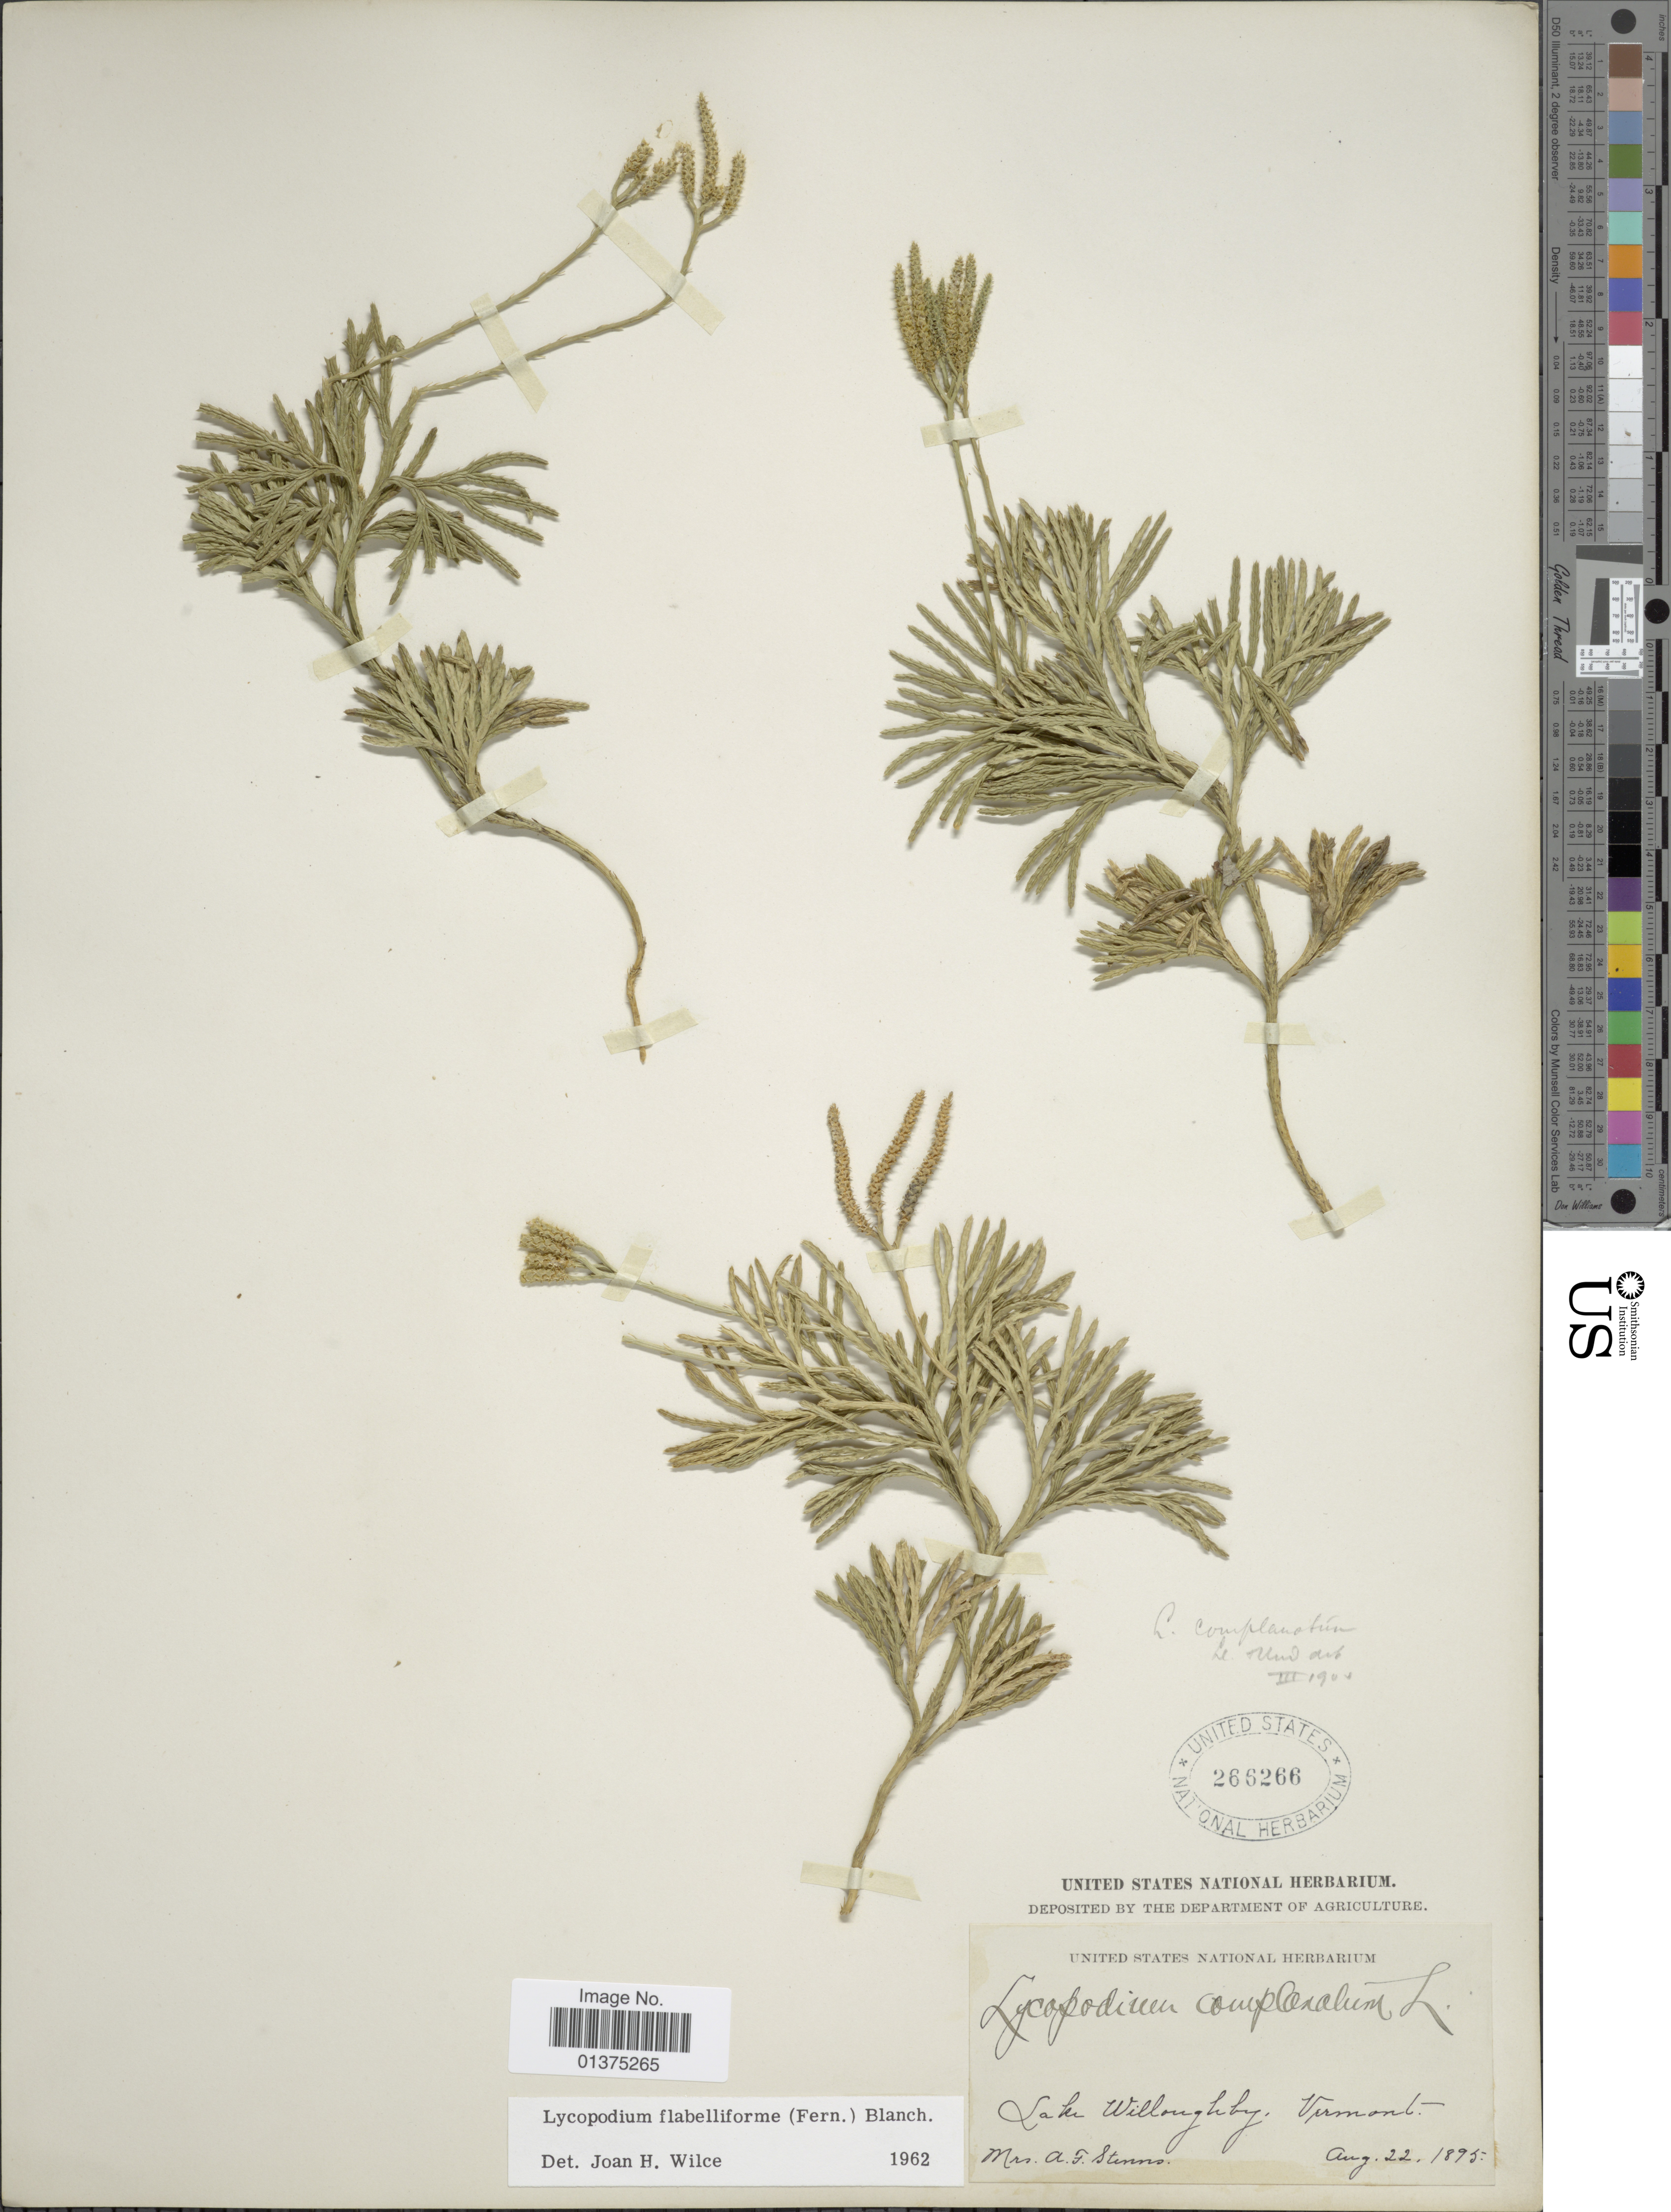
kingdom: Plantae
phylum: Tracheophyta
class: Lycopodiopsida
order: Lycopodiales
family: Lycopodiaceae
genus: Diphasiastrum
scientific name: Diphasiastrum digitatum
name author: (Dill. ex A. Braun) Holub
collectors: A. Stenns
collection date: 1895-08-22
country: United States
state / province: Vermont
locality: Lake Willoughby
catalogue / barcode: US 266266